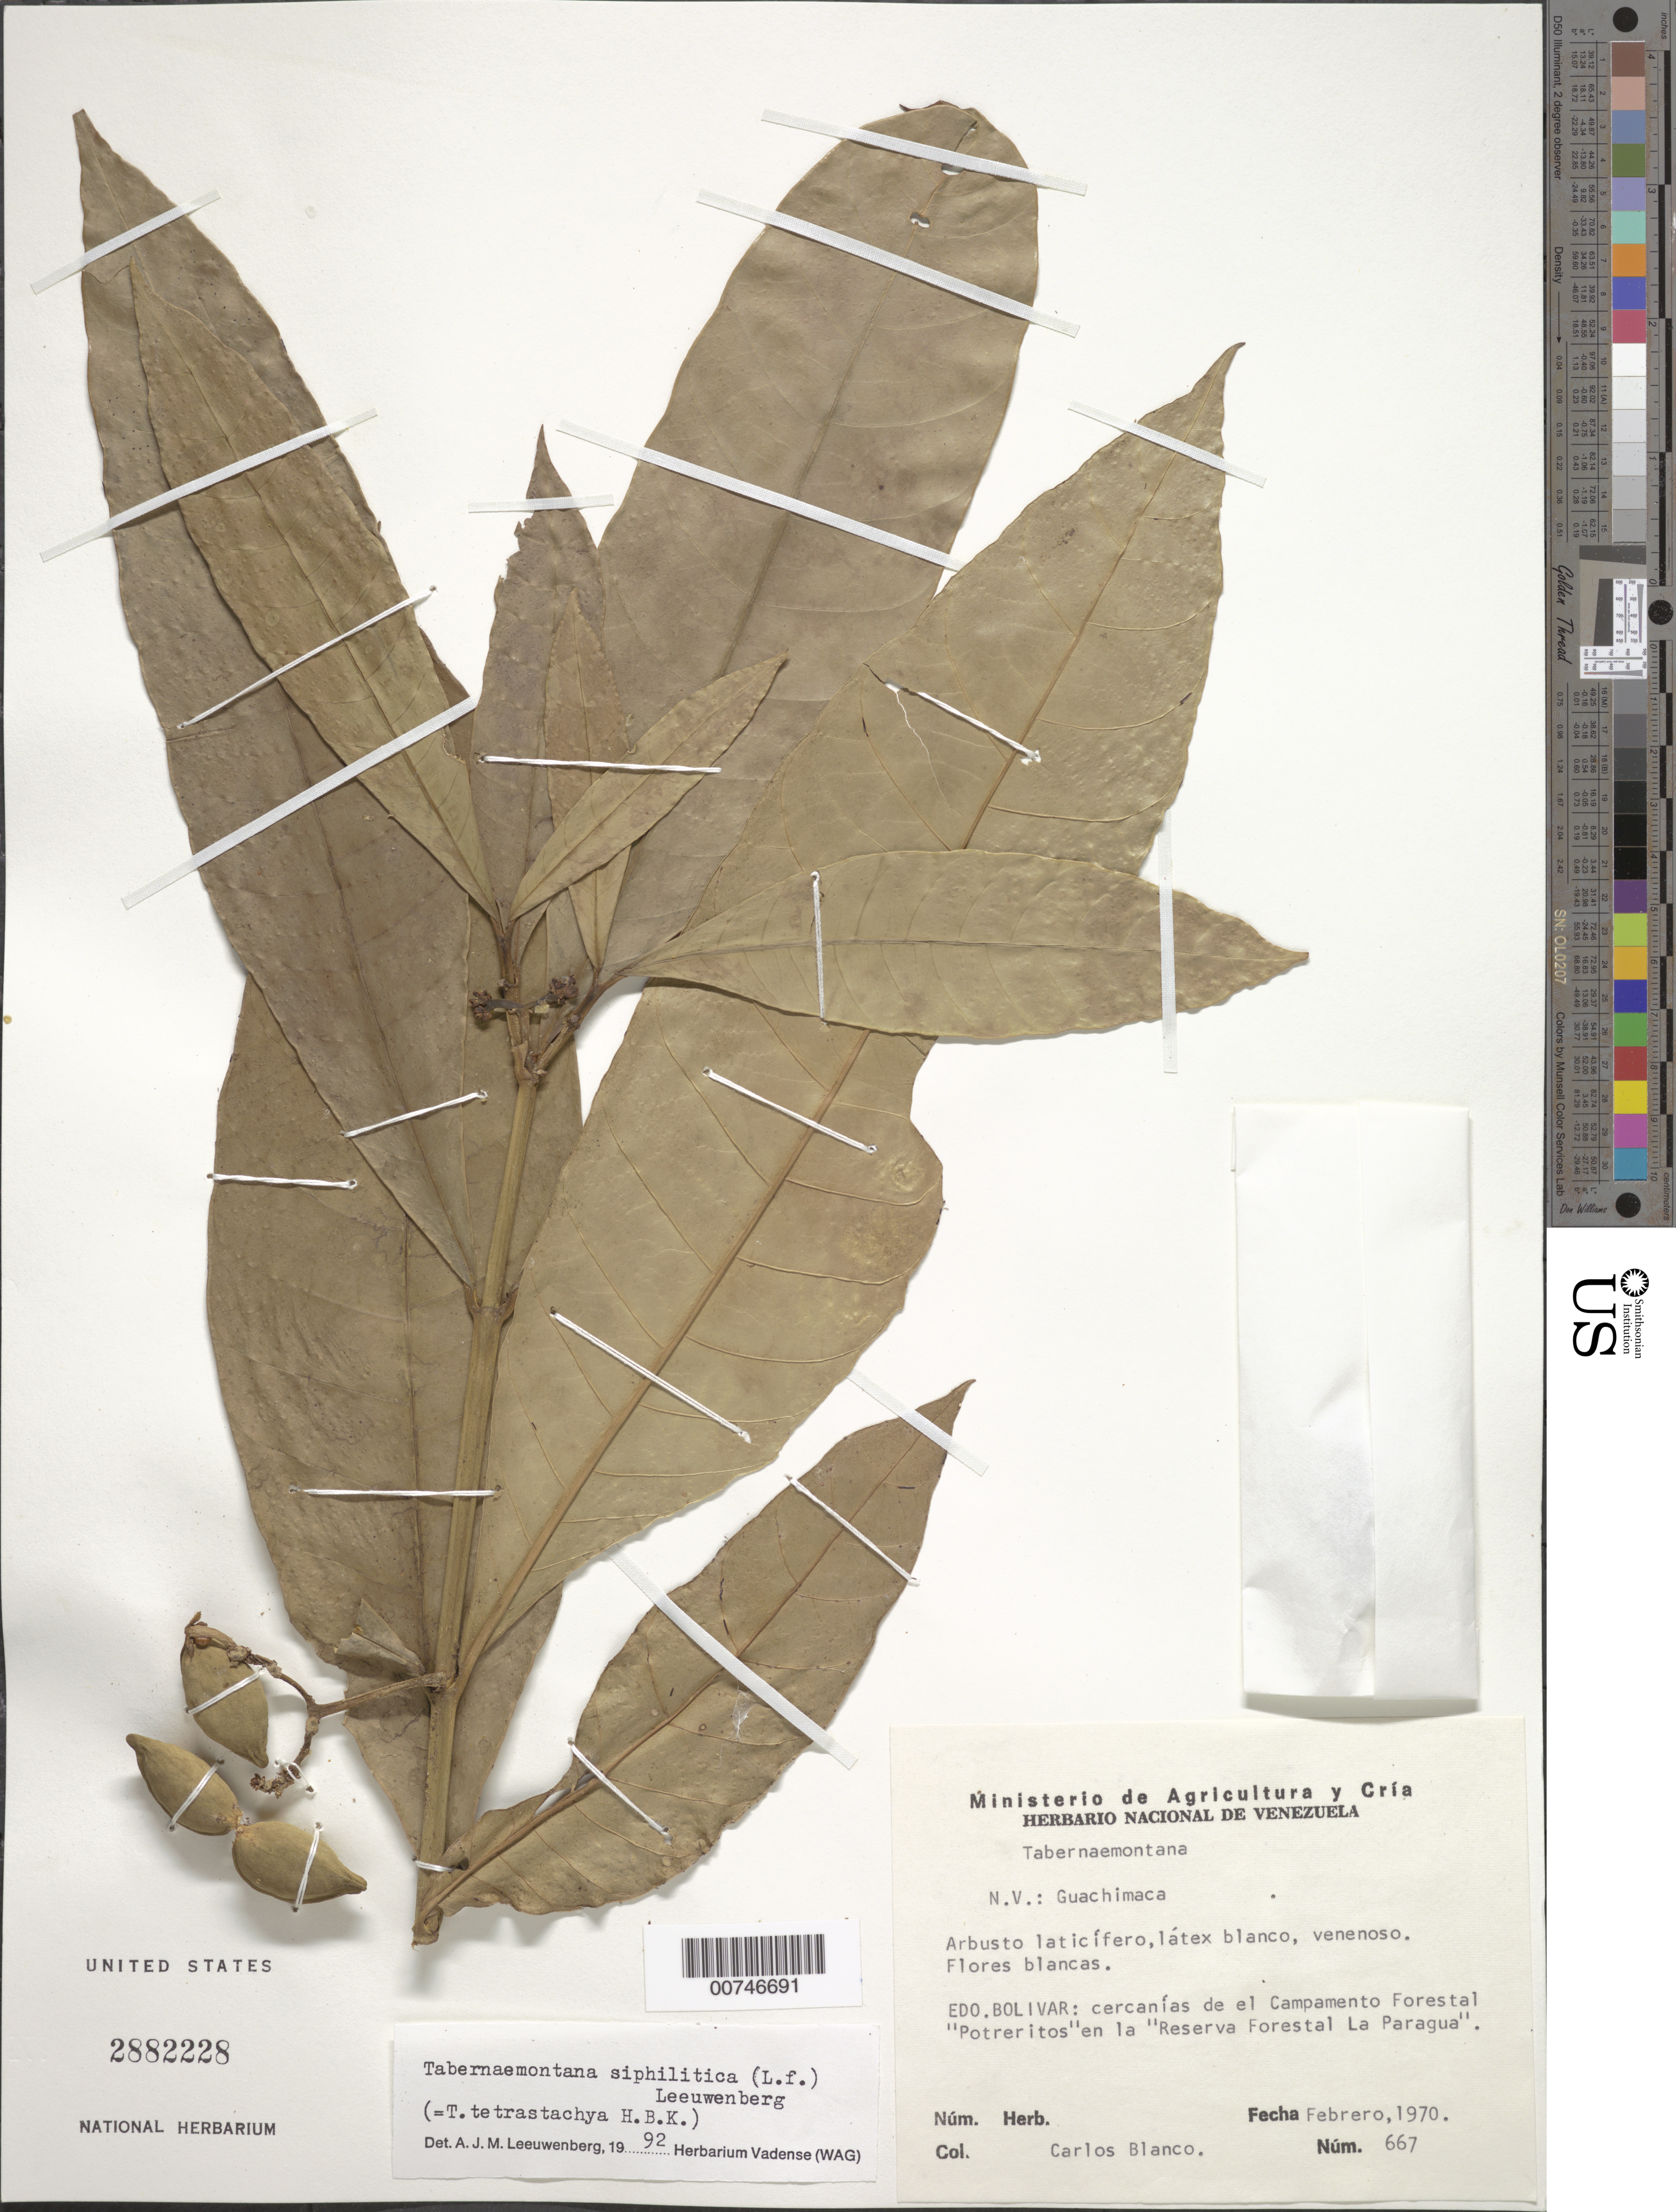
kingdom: Plantae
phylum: Tracheophyta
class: Magnoliopsida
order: Gentianales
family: Apocynaceae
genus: Tabernaemontana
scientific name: Tabernaemontana siphilitica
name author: (L. f.) Leeuwenb.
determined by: Leeuwenberg, A. J. M.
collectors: C. A. Blanco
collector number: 667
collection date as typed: Feb-70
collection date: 1970-02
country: Venezuela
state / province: Bolívar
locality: Reserva Forestal La Paragua, cercanias de el Campamento Forestal "Potreritos"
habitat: Forest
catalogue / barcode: US 2882228